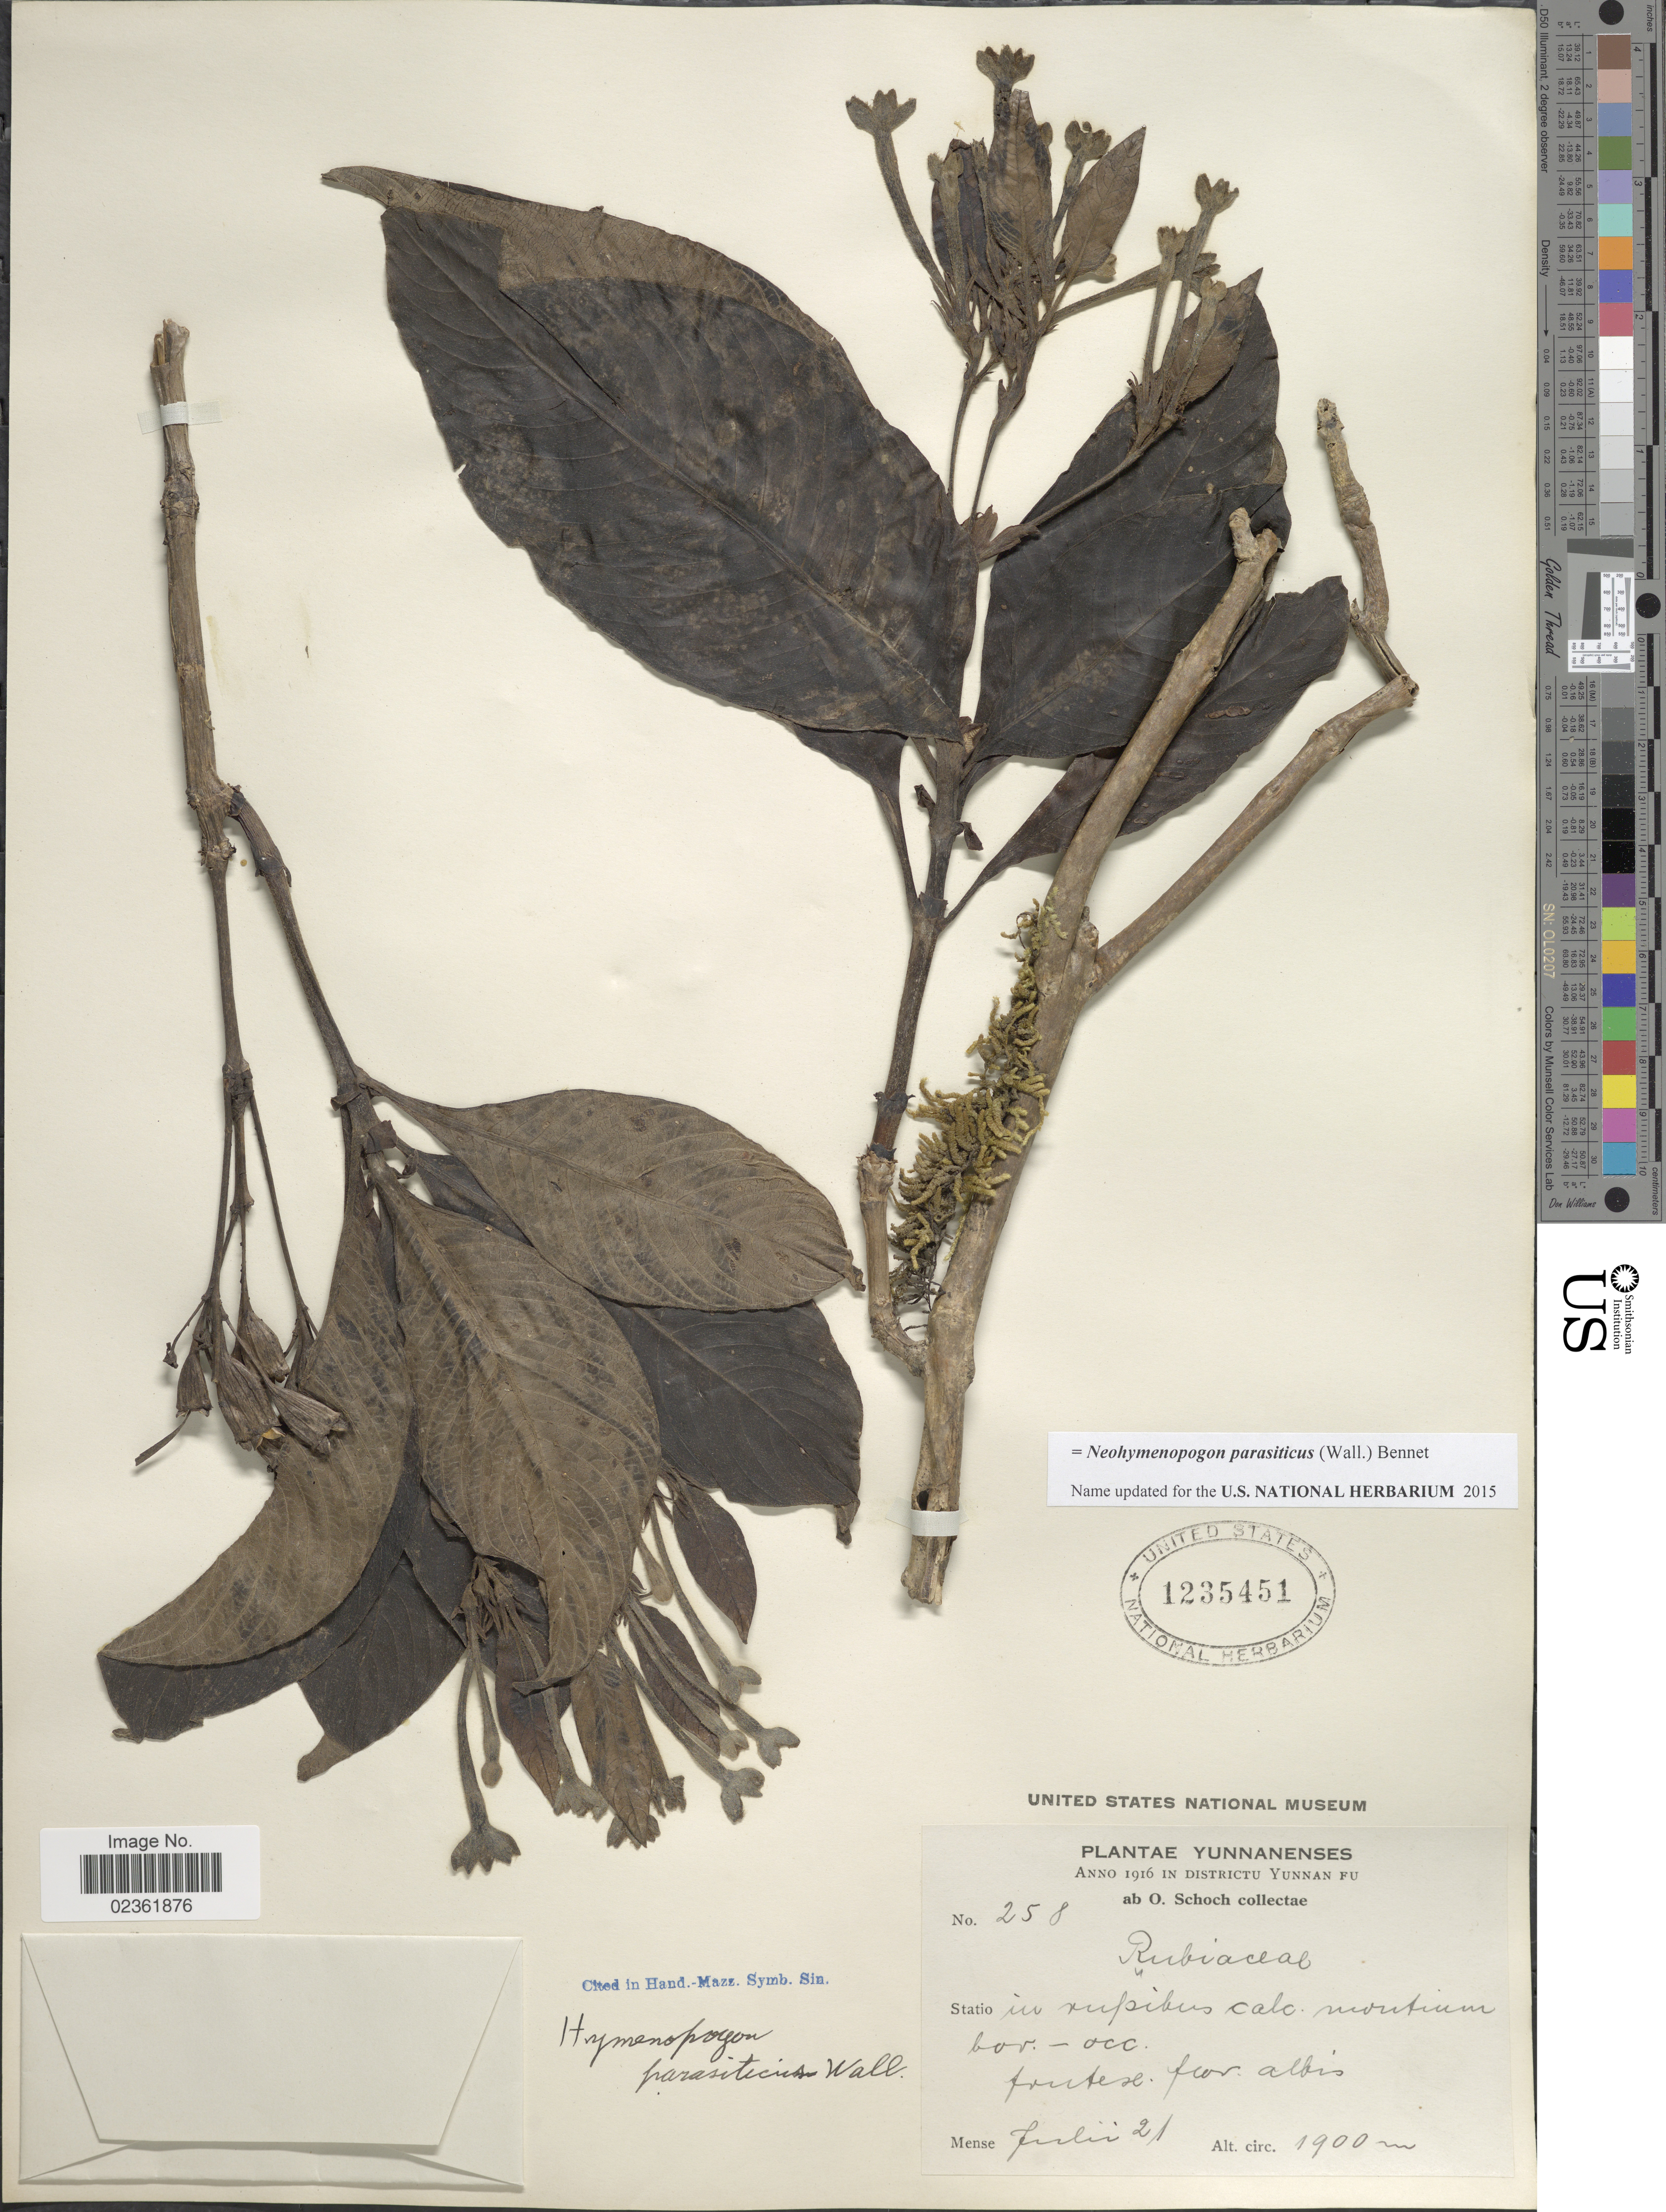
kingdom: Plantae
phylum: Tracheophyta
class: Magnoliopsida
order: Gentianales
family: Rubiaceae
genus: Neohymenopogon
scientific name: Neohymenopogon parasiticus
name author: (Wall.) Bennet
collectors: O. Schoch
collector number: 258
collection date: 1916-07-21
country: China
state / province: Yunnan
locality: Yunnanenses, in rupibus calc. montium bor.-occ.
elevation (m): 1900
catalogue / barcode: US 1235451